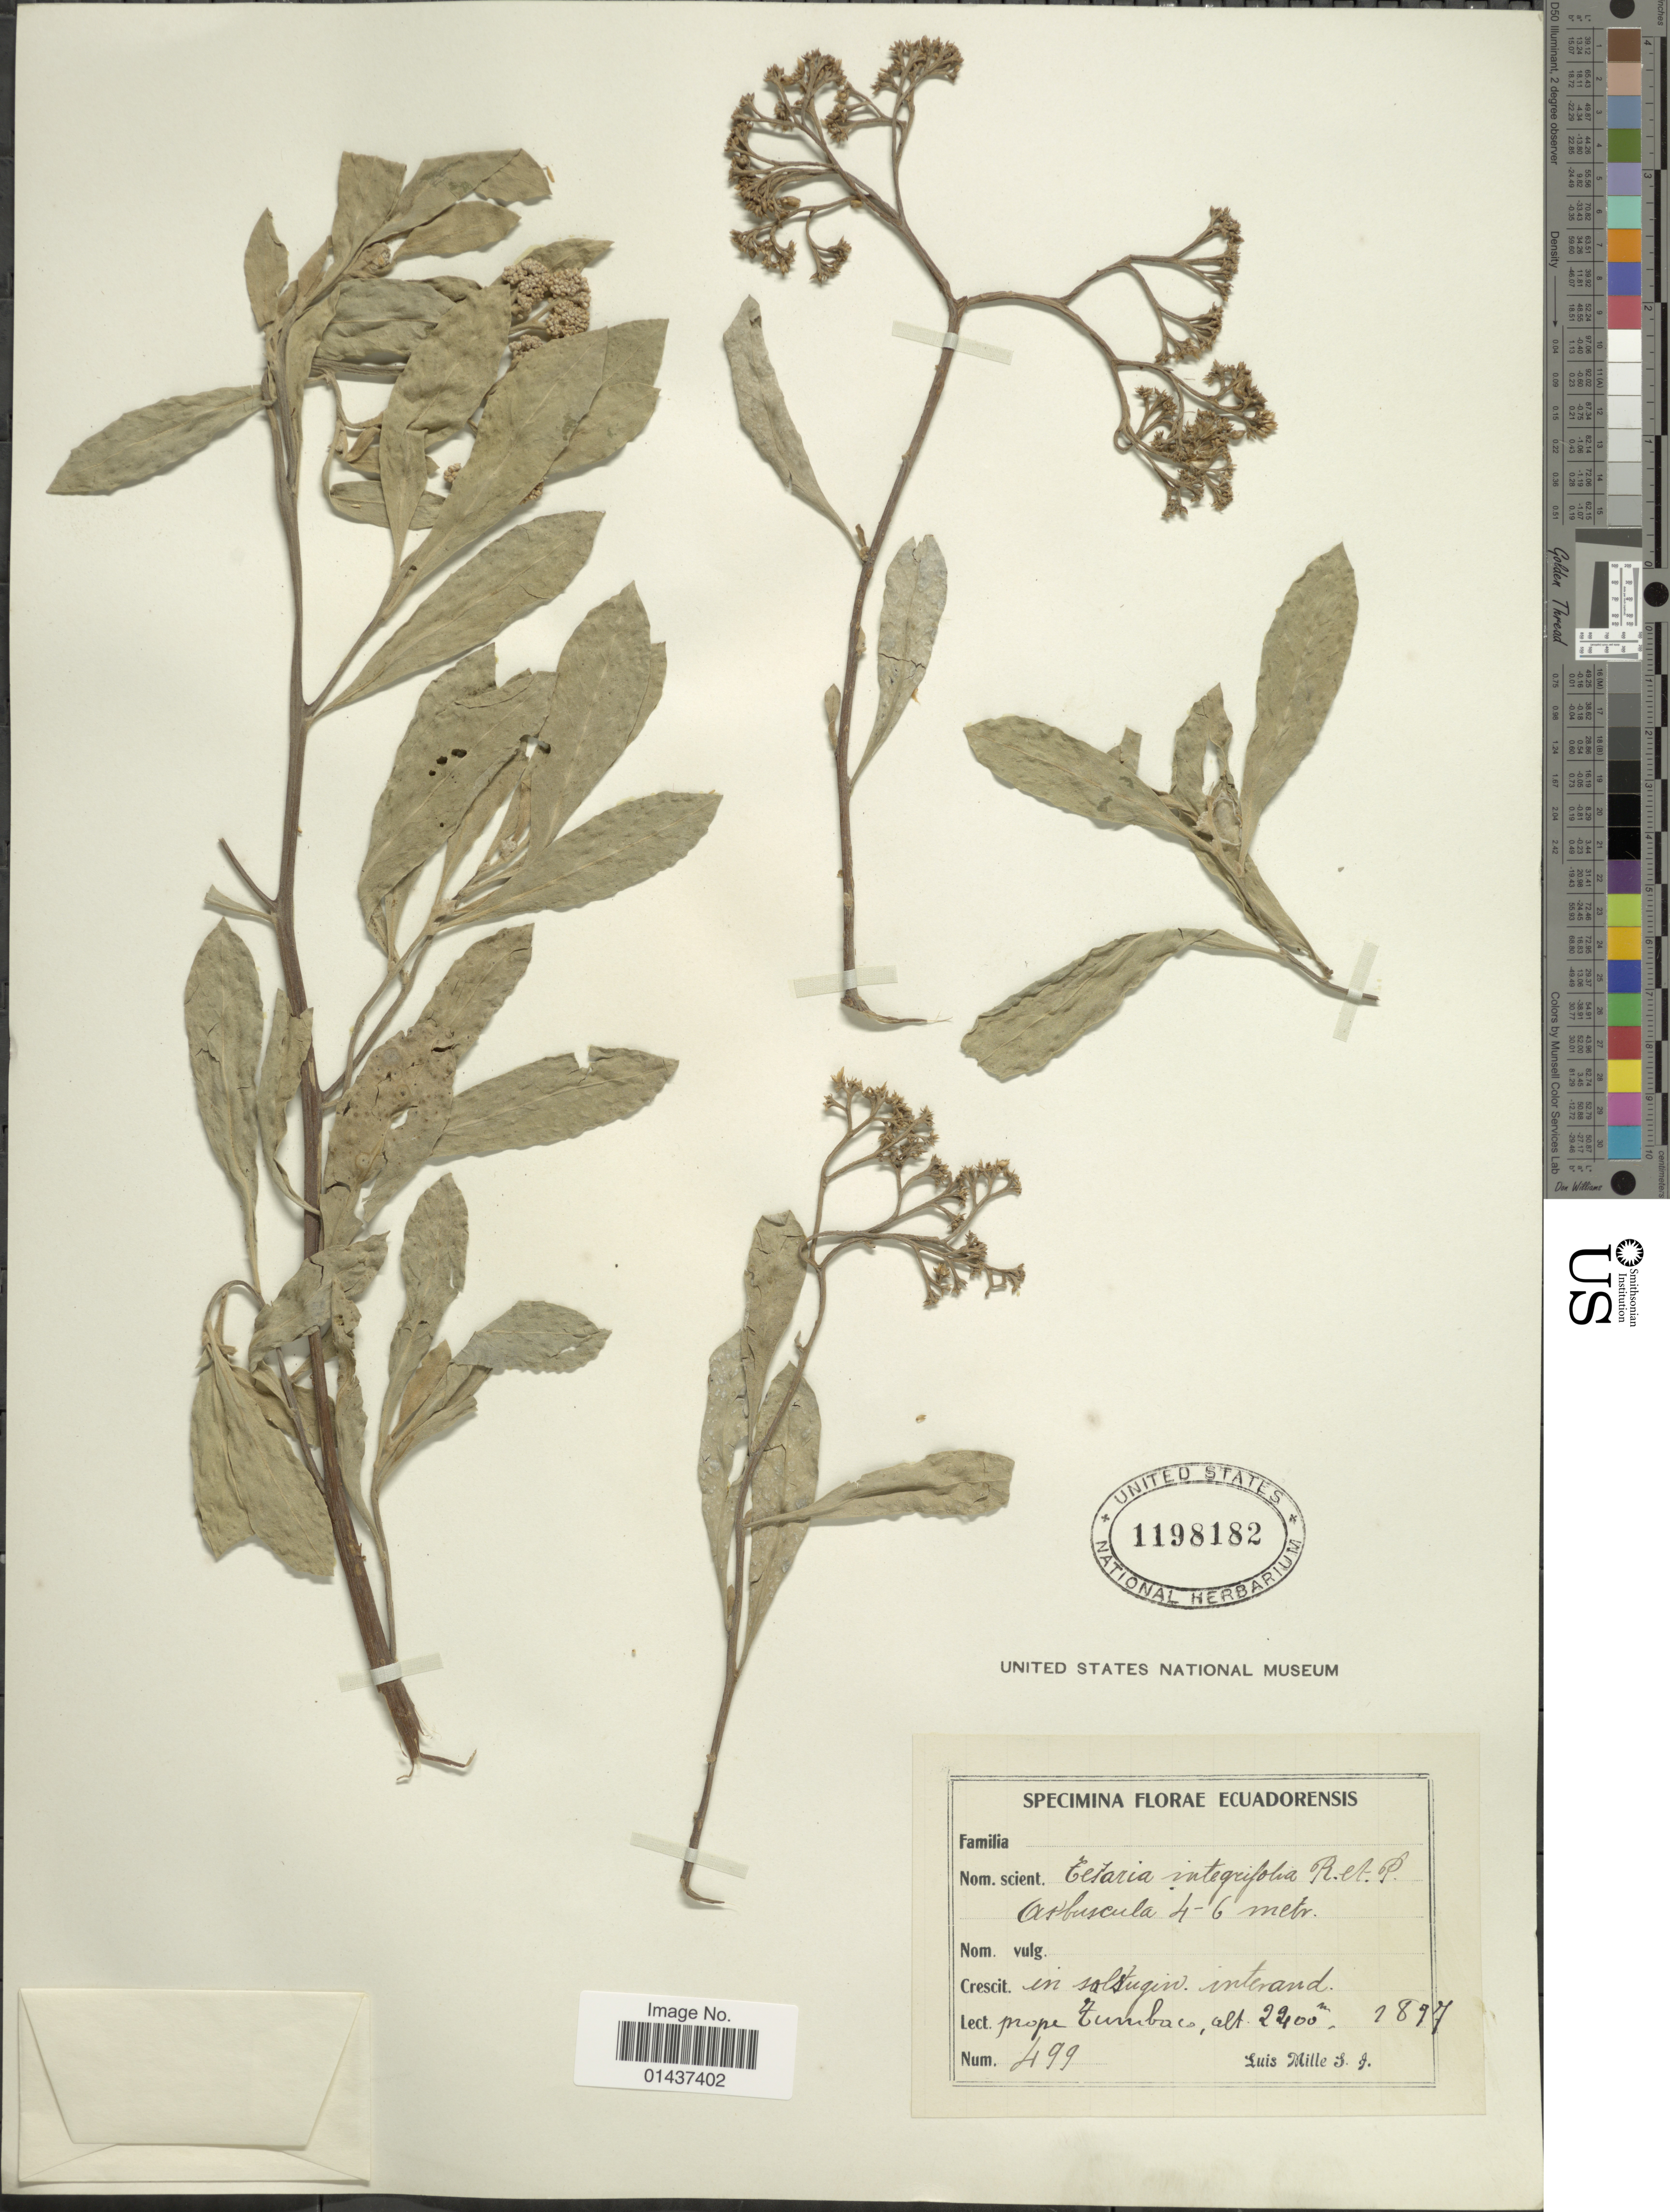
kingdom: Plantae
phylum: Tracheophyta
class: Magnoliopsida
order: Asterales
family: Asteraceae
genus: Tessaria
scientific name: Tessaria integrifolia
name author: Ruiz & Pav.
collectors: L. Mille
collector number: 499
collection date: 1897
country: Ecuador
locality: In solstugin interand, prope Tumbaco.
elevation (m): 2400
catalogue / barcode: US 1198182